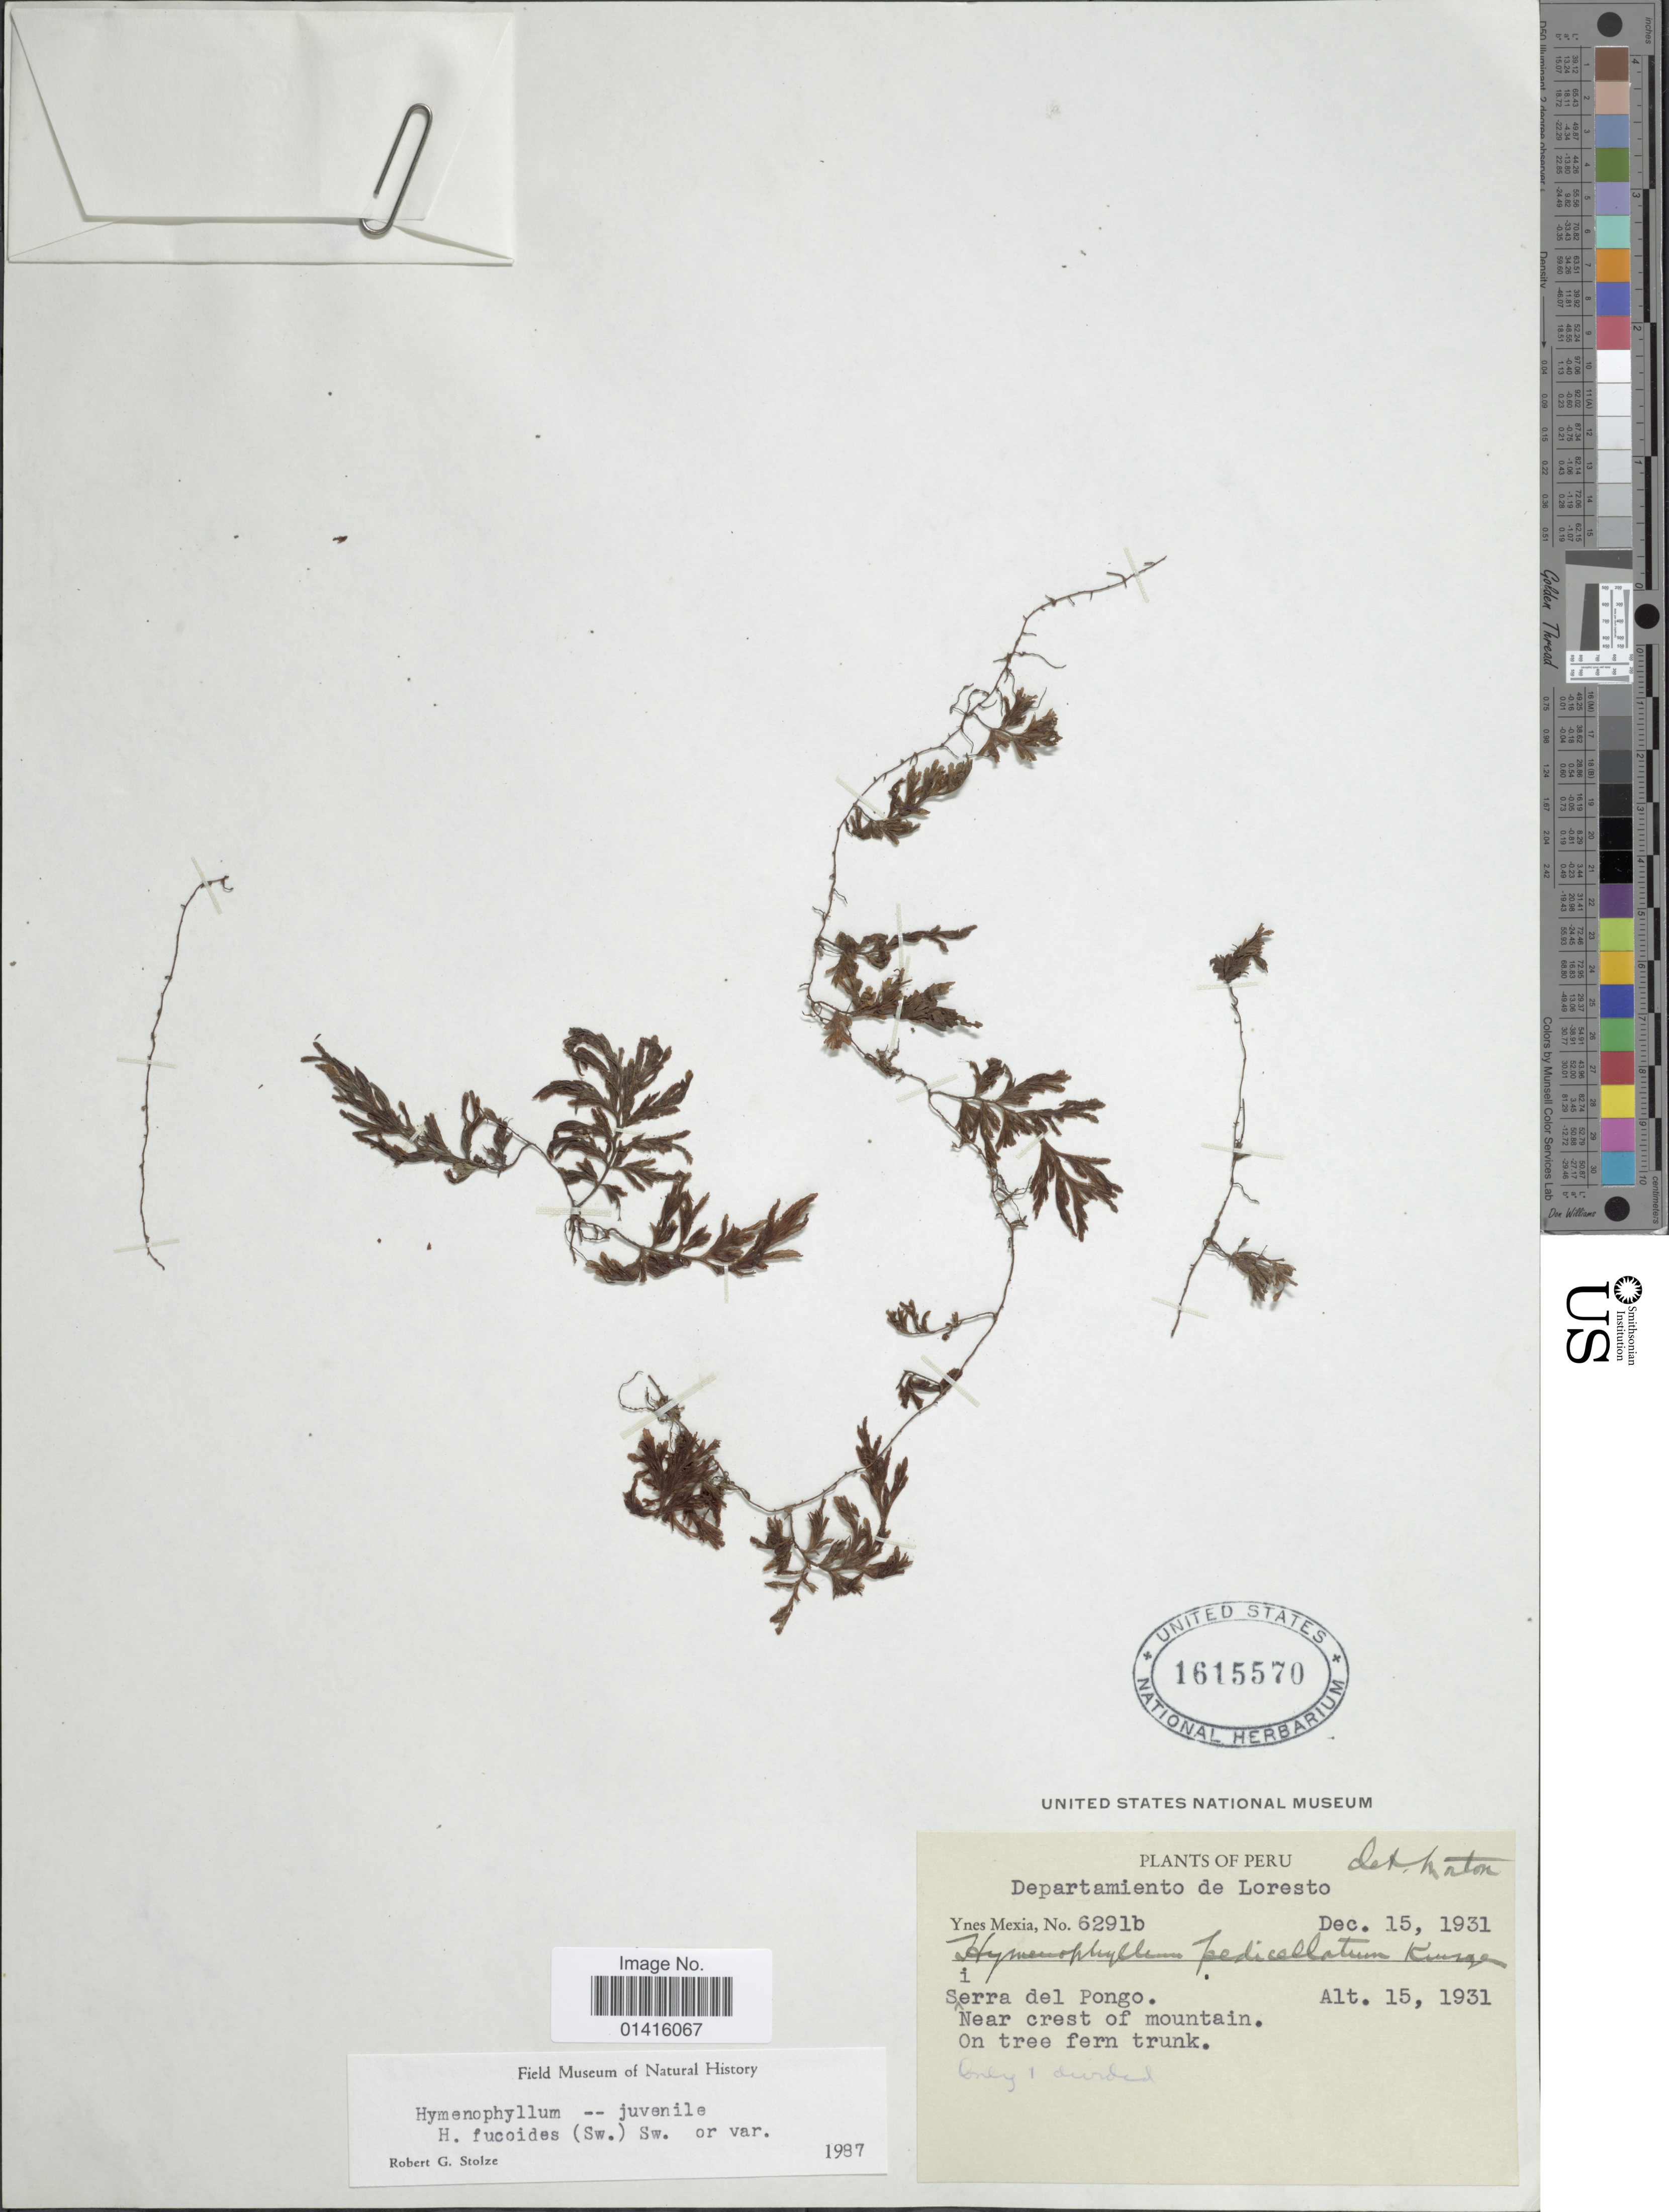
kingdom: Plantae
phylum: Tracheophyta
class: Polypodiopsida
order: Hymenophyllales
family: Hymenophyllaceae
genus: Hymenophyllum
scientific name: Hymenophyllum fucoides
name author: (Sw.) Sw.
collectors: Y. Mexia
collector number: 6291b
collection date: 1931-12-15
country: Peru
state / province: Loreto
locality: Departamiento de Loresto, Serra del Pongo, near crest of mountain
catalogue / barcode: US 1615570